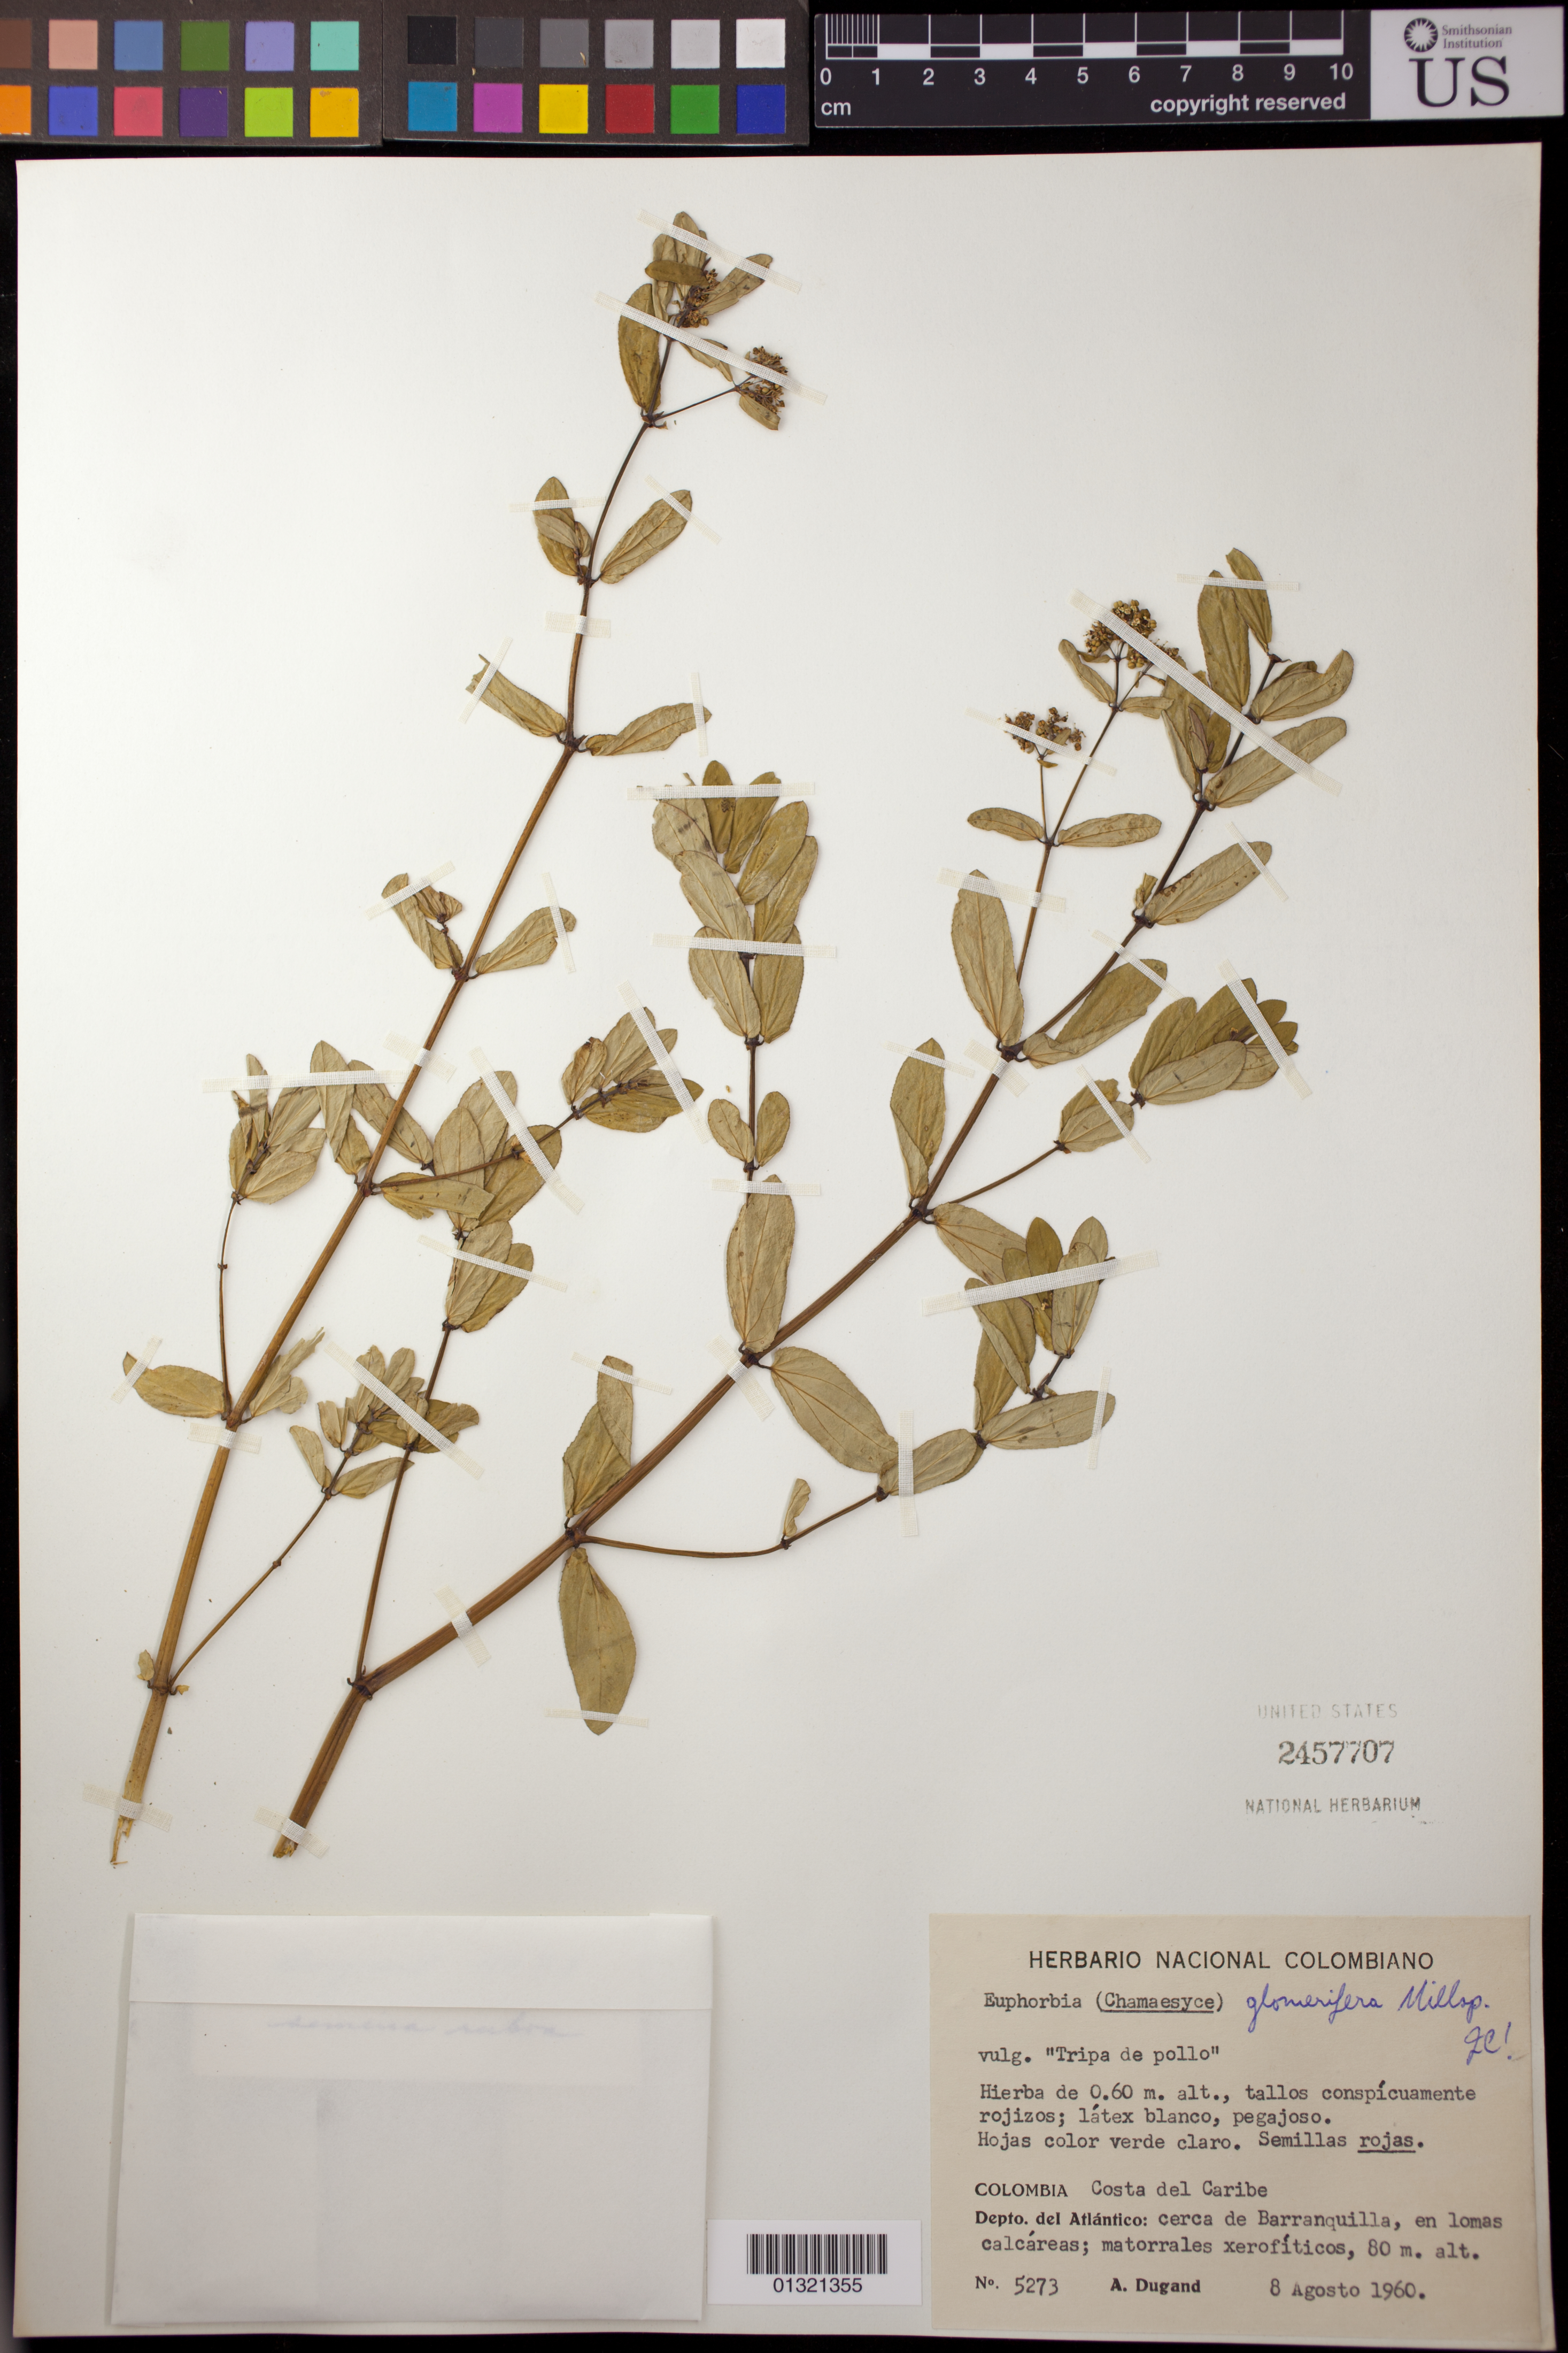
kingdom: Plantae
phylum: Tracheophyta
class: Magnoliopsida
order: Malpighiales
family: Euphorbiaceae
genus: Euphorbia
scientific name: Euphorbia hypericifolia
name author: L.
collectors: A. Dugand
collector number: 5273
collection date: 1960-08-08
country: Colombia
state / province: Atlántico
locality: Costa del Caribe; cerca de Barranquilla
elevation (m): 80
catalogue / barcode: US 2457707